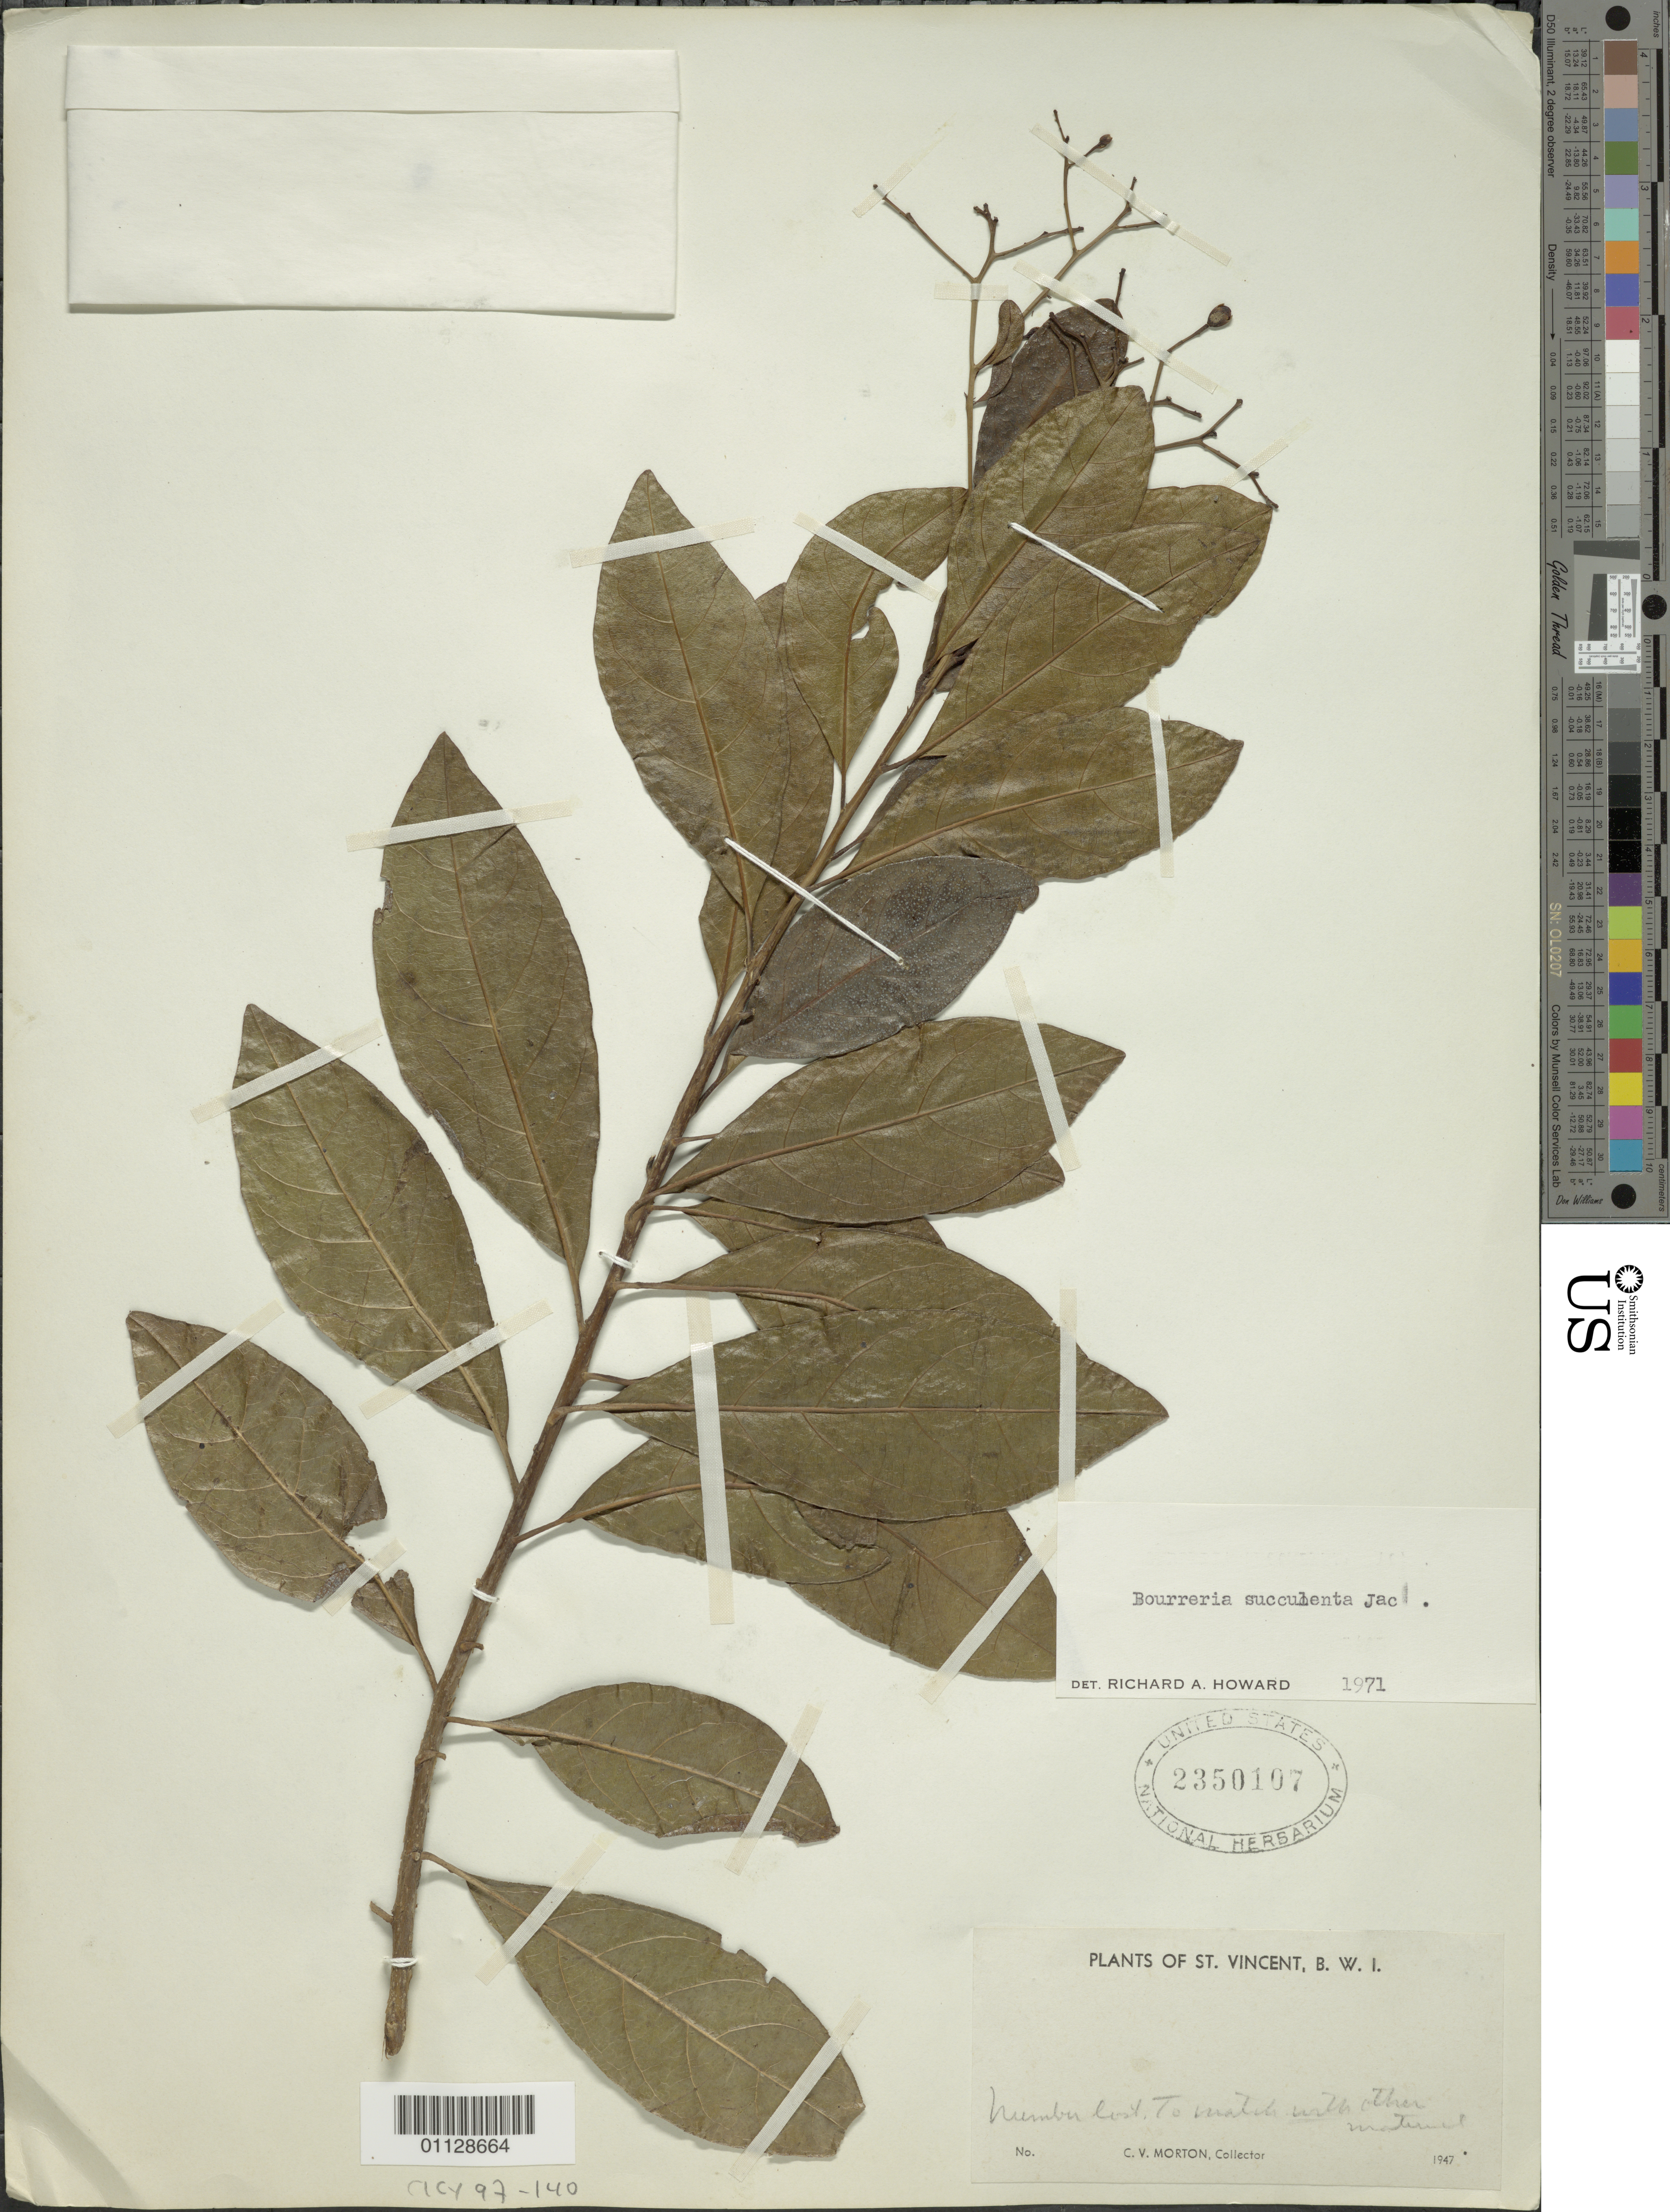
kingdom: Plantae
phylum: Tracheophyta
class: Magnoliopsida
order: Boraginales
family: Ehretiaceae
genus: Bourreria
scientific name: Bourreria succulenta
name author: Jacq.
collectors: C. V. Morton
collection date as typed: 01 Jan 1947 to 31 Dec 1947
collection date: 1947-01-01/1947-12-31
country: St. Vincent - Grenadines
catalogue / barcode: US 2350107